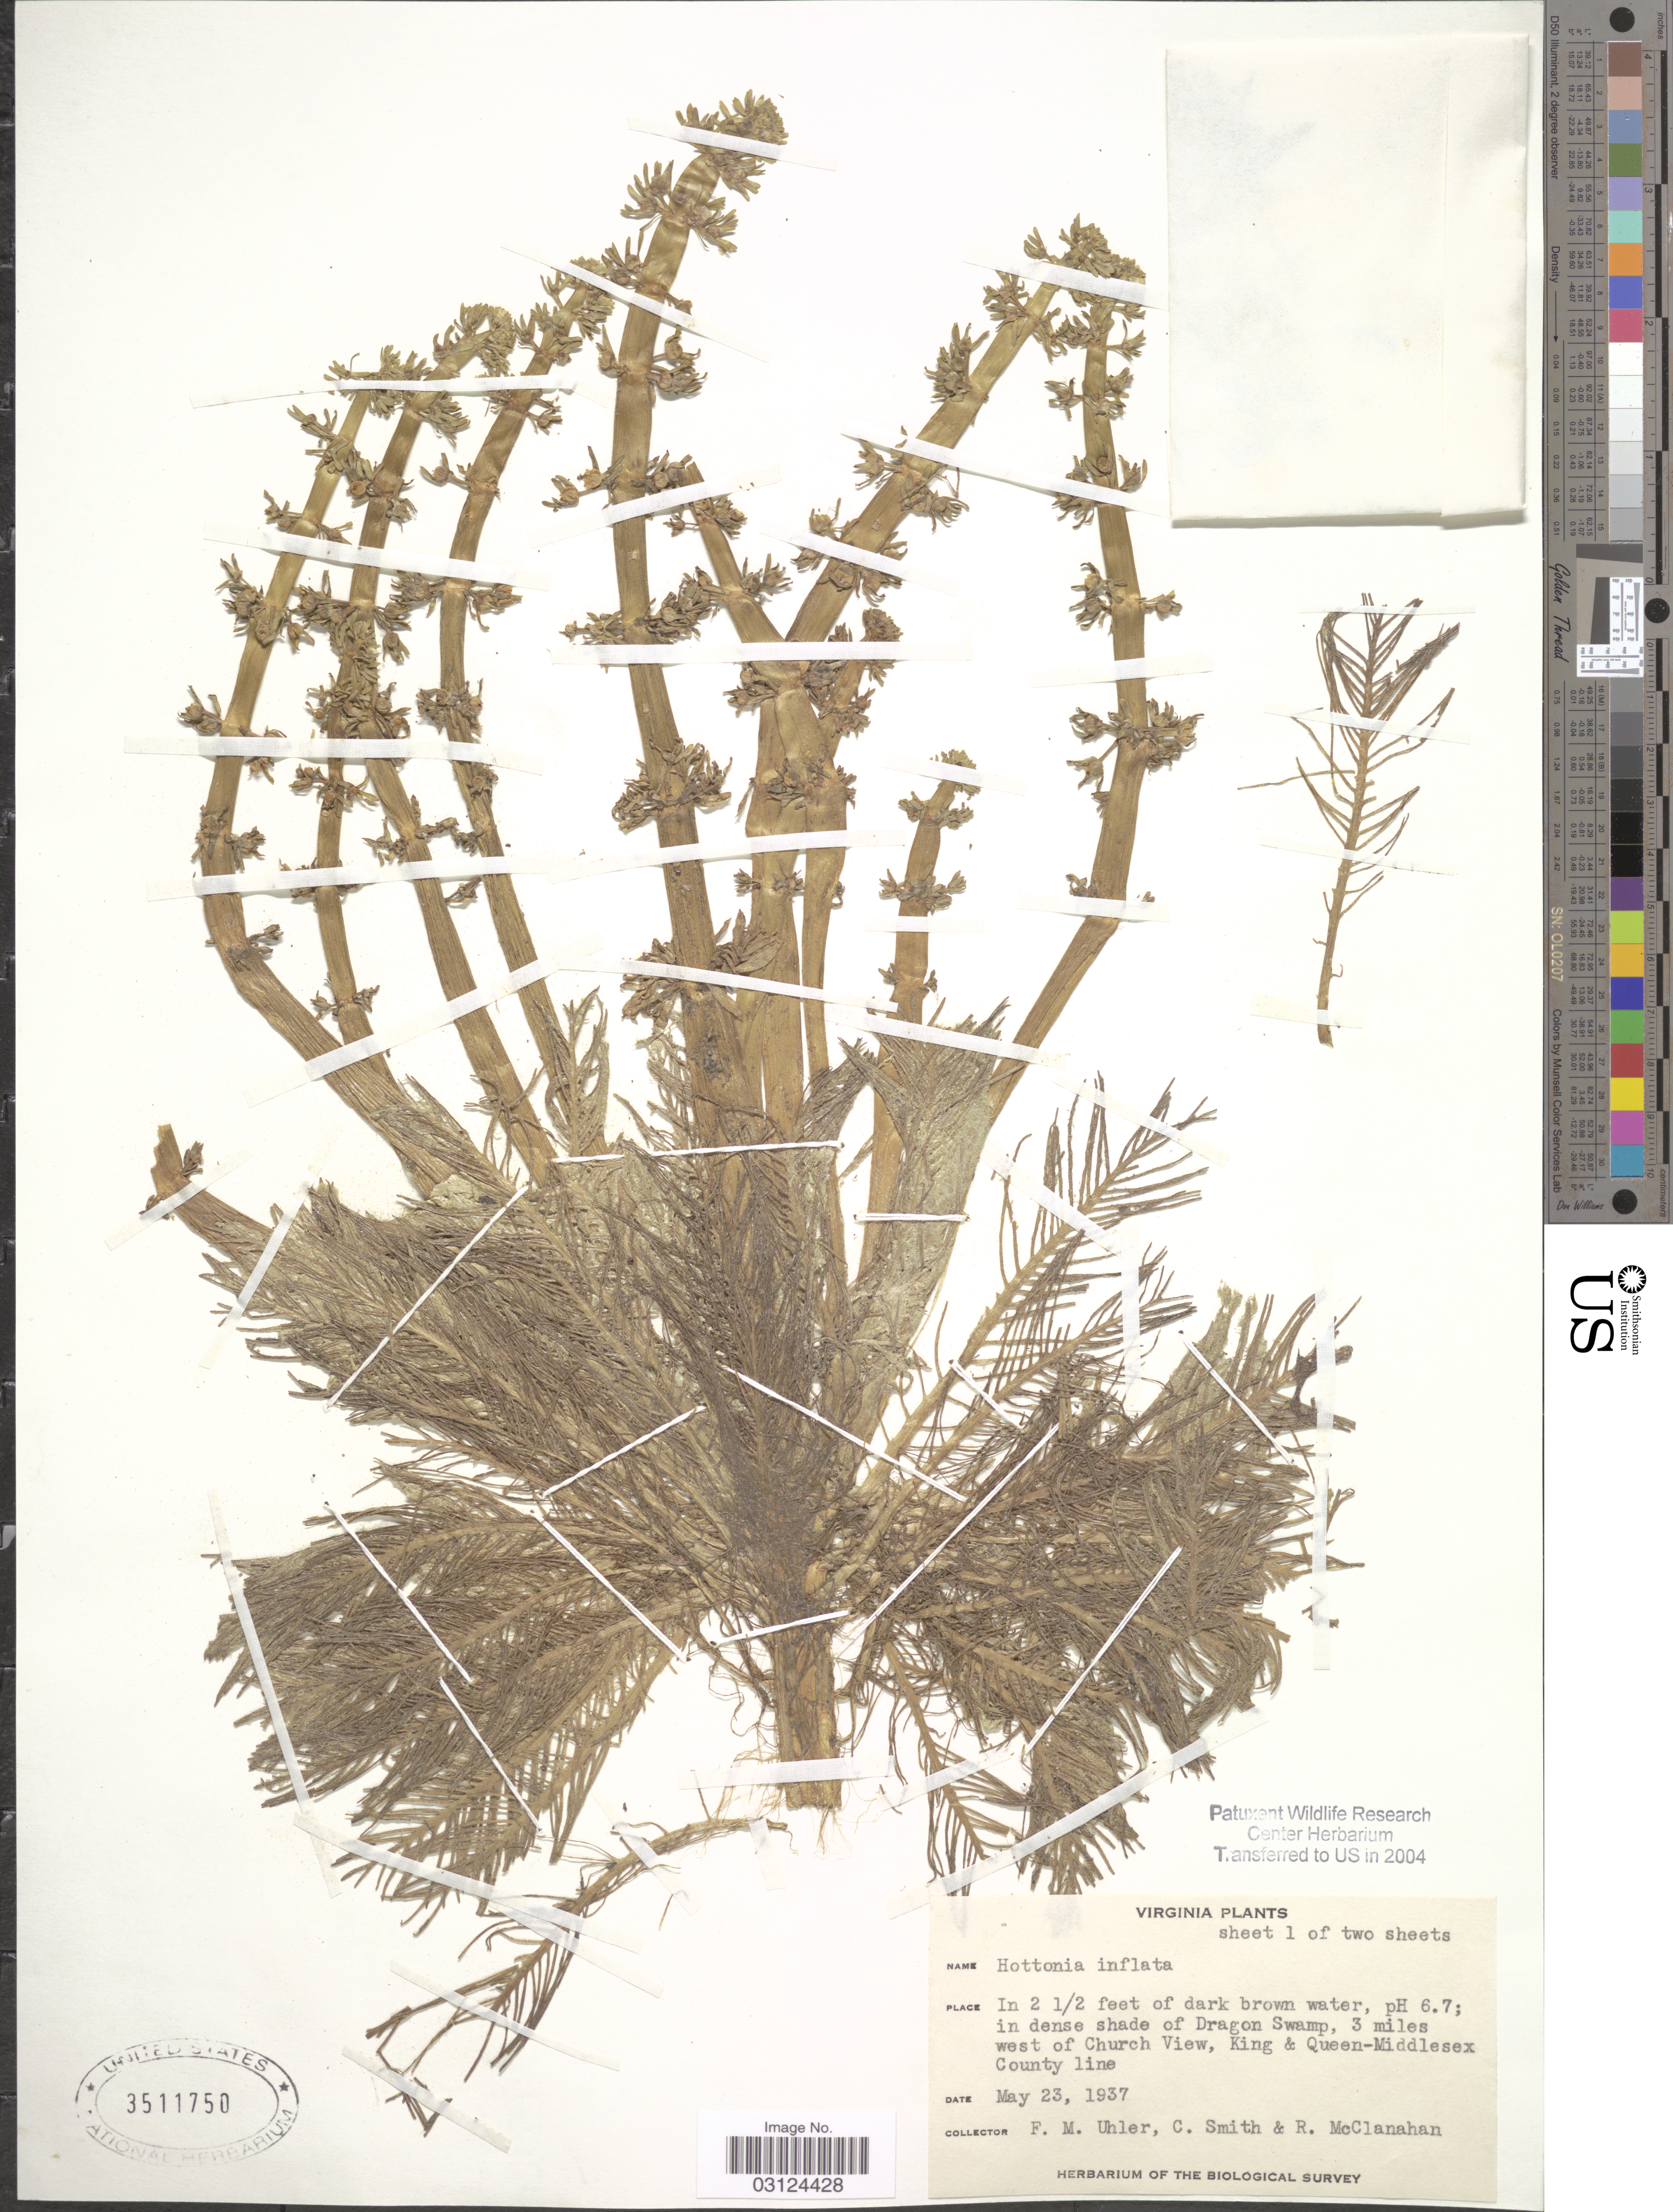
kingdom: Plantae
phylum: Tracheophyta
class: Magnoliopsida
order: Ericales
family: Primulaceae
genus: Hottonia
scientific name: Hottonia inflata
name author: Elliott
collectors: F. M. Uhler, C. Smith & R. McClanahan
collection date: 1937-05-23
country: United States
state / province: Virginia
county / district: King and Queen / Middlesex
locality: In dense shade of Dragon Swamp, 3 miles west of Church View, King & Queen-Middlesex County line.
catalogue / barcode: US 3511750